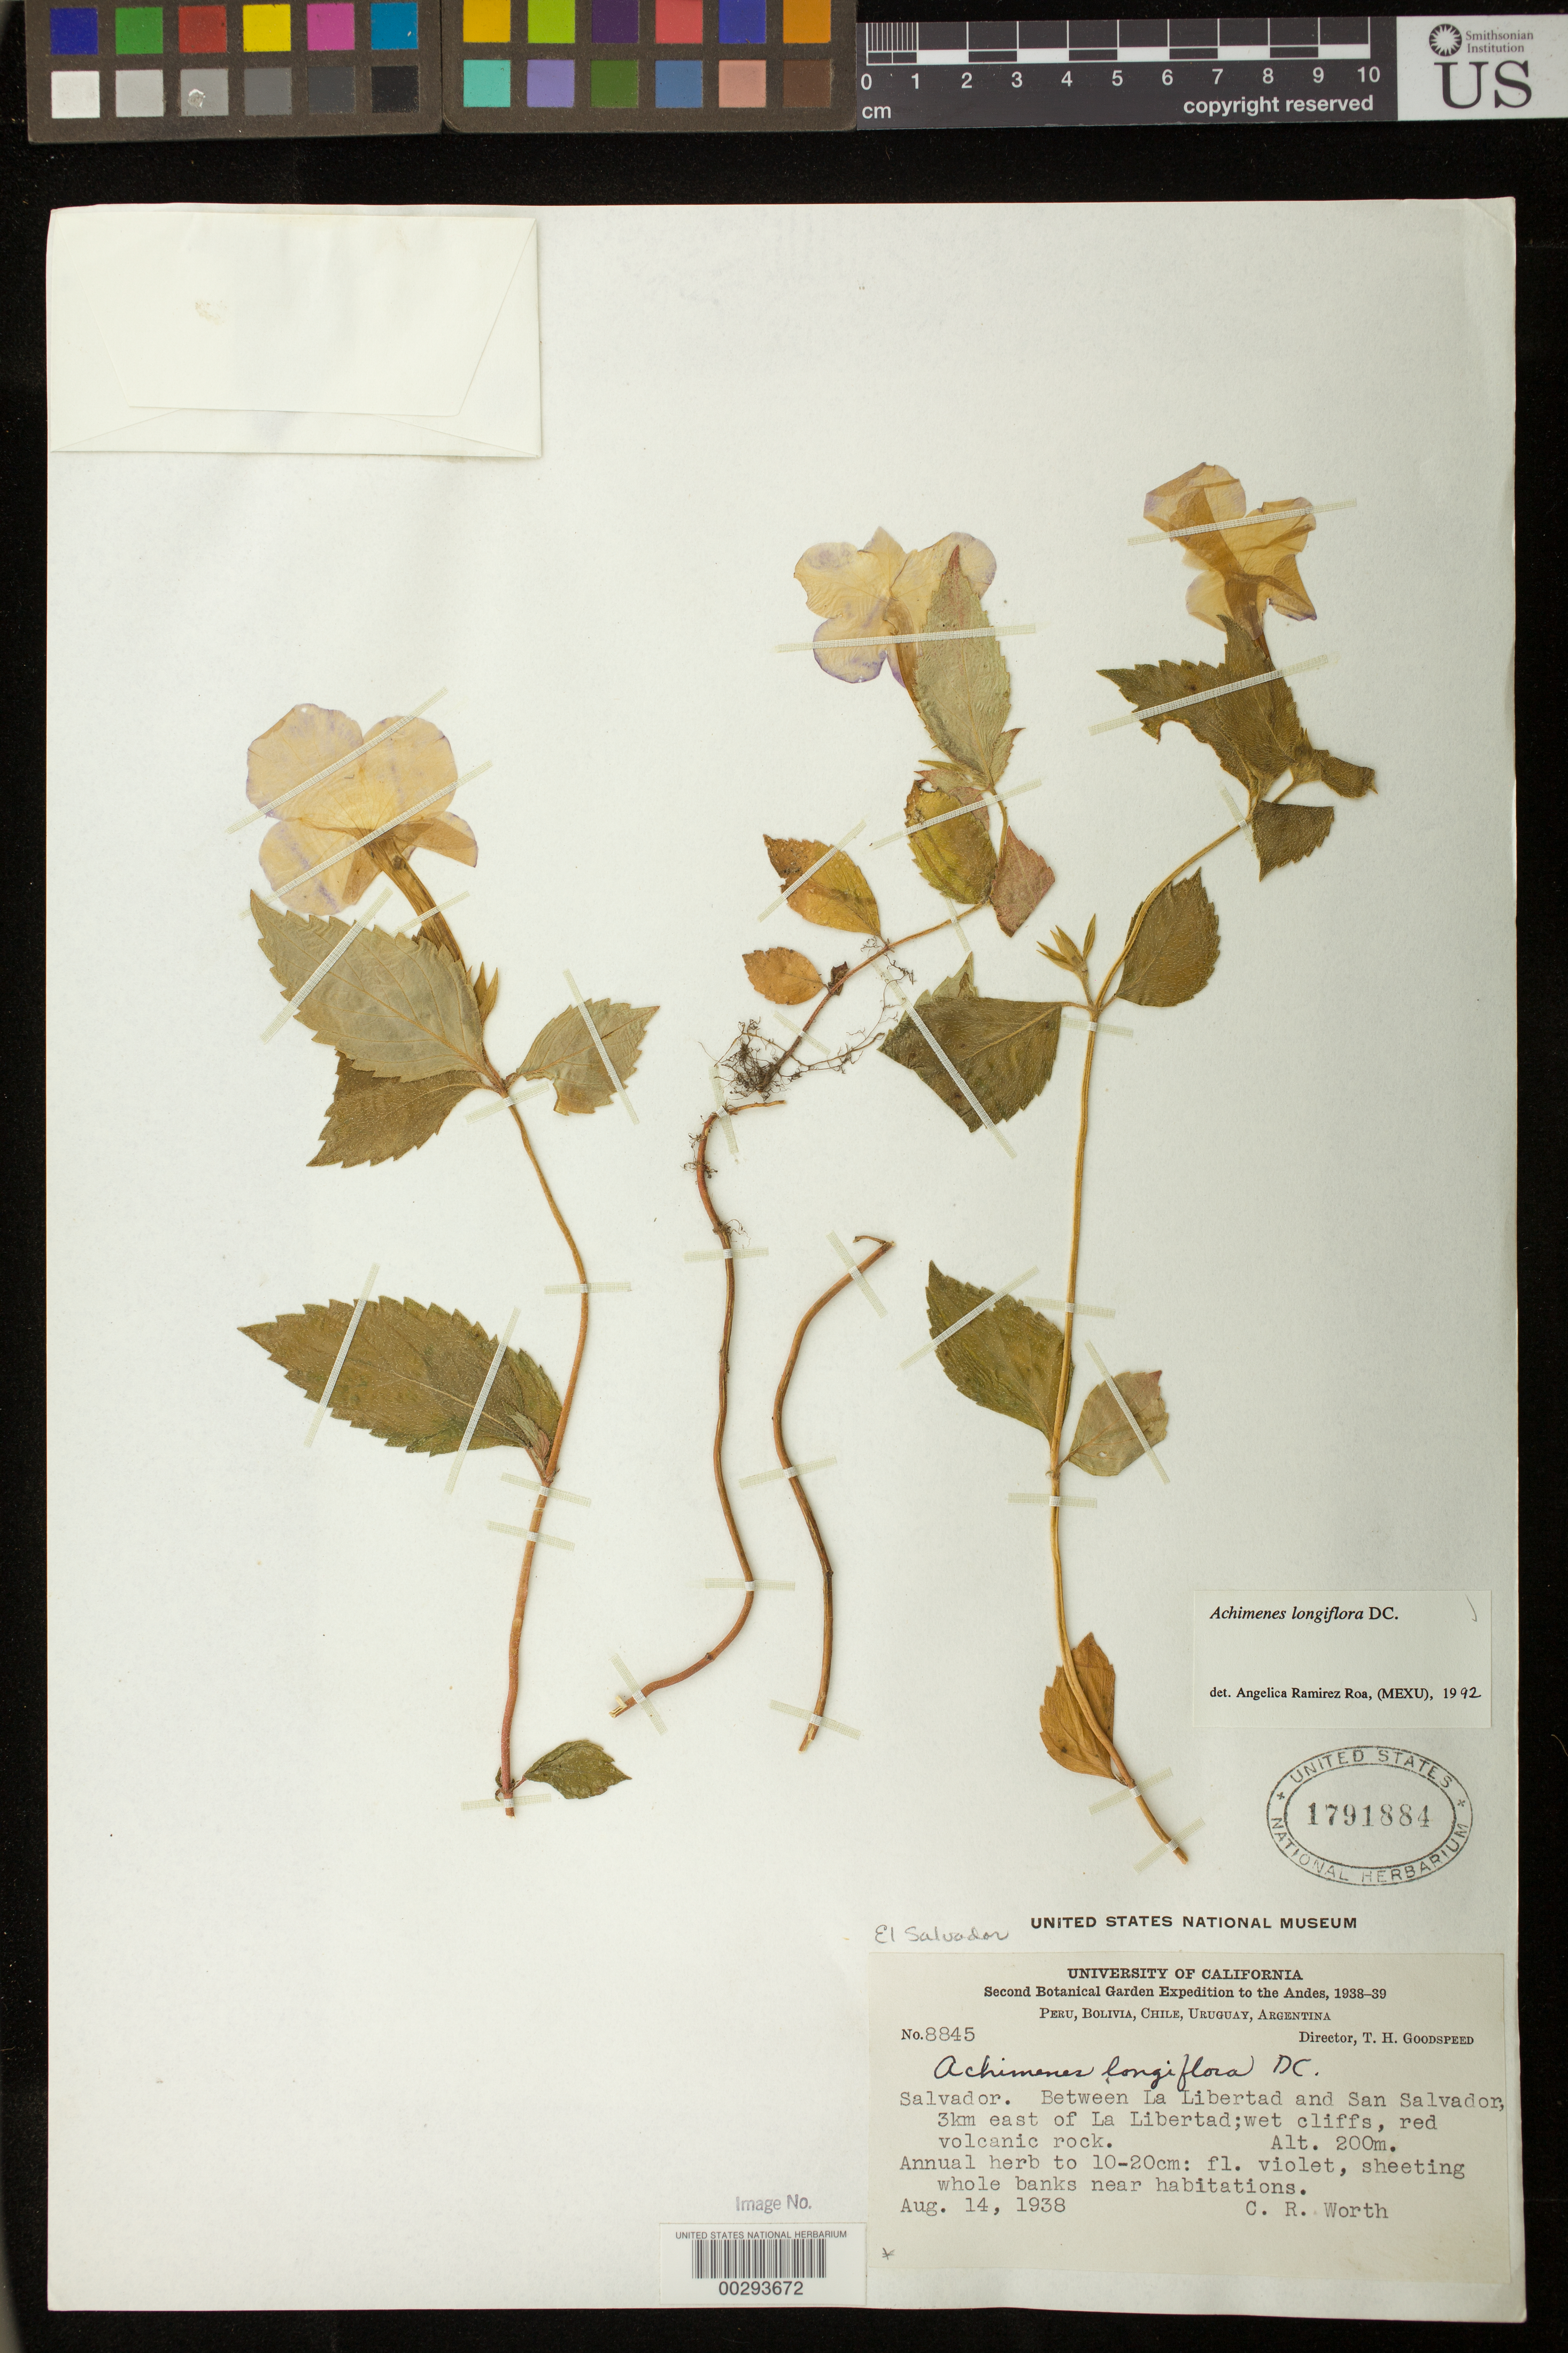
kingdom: Plantae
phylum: Tracheophyta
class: Magnoliopsida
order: Lamiales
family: Gesneriaceae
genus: Achimenes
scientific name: Achimenes longiflora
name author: DC.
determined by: Skog, Laurence E.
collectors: C. R. Worth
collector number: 8845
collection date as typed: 14 Aug 1938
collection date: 1938-08-14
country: El Salvador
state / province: La Libertad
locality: Between La Libertad and San Salvador, 3 km E of La Libertad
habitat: Wet cliffs, red volcanic rock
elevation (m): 200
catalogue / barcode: US 1791884